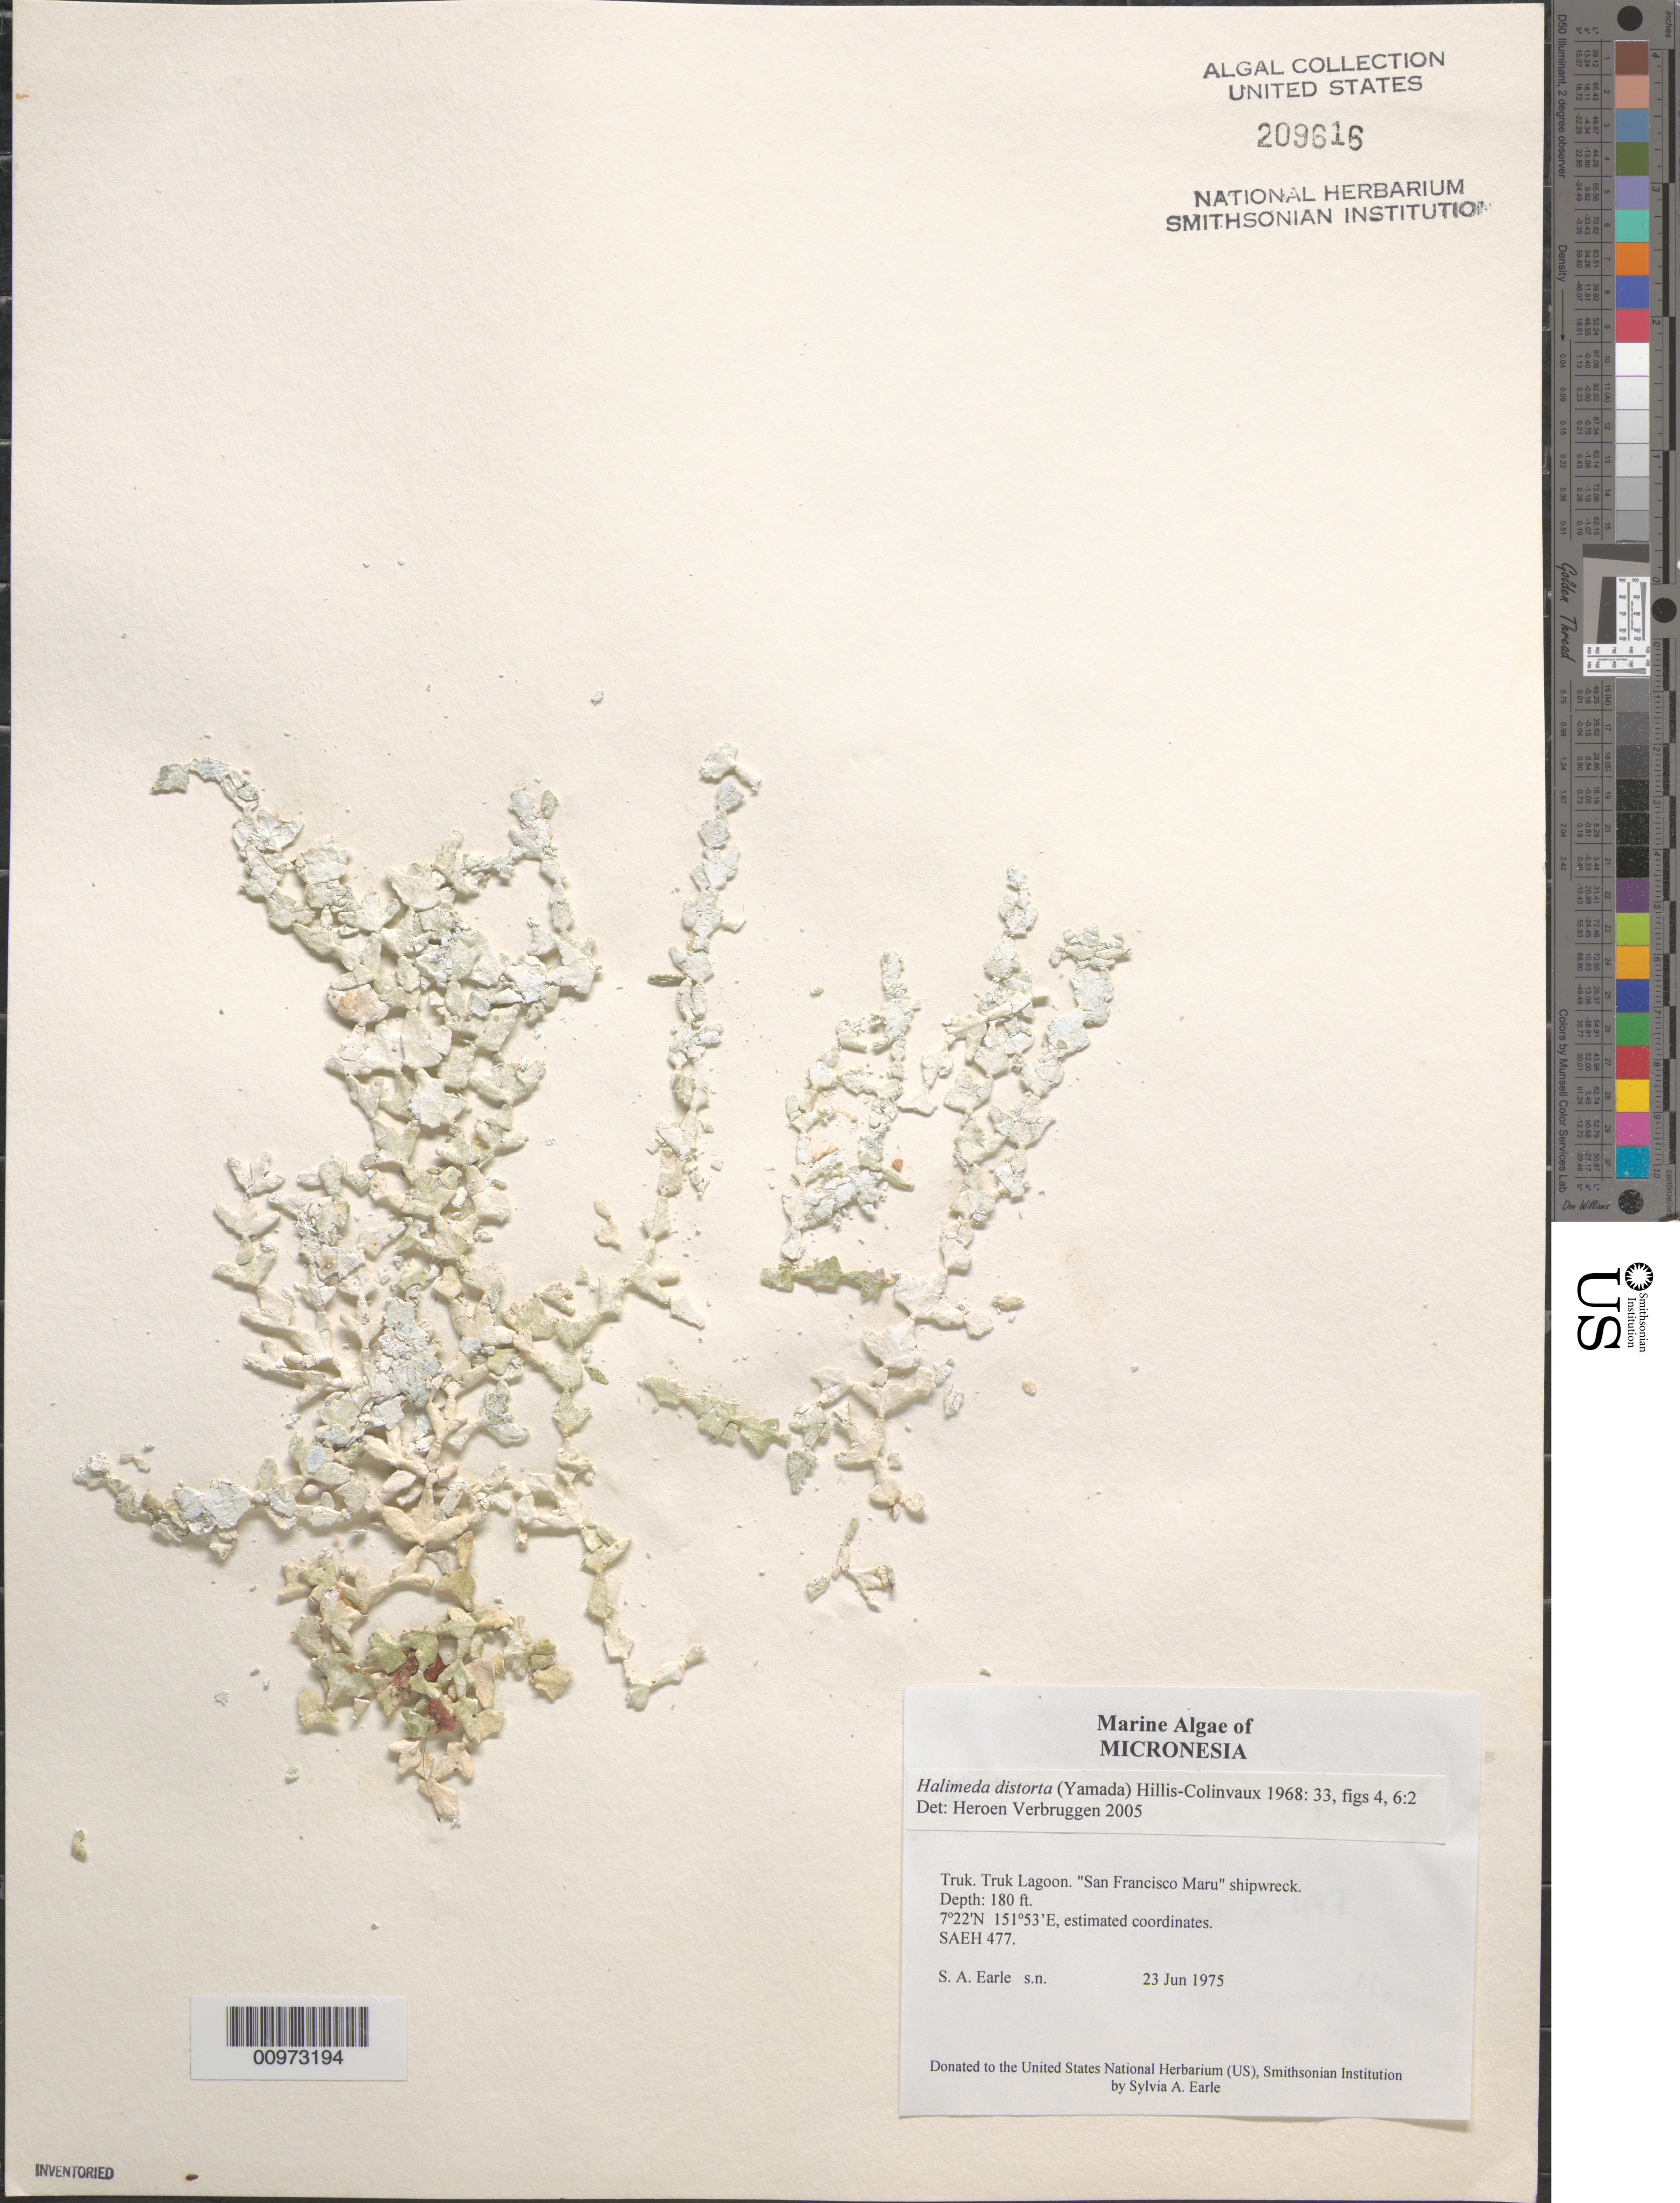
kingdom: Plantae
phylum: Chlorophyta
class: Ulvophyceae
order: Bryopsidales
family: Halimedaceae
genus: Halimeda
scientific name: Halimeda distorta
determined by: Verbruggen, H.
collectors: S. A. Earle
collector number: SAEH 477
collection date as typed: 23 Jun 1975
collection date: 1975-06-23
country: Micronesia, Federated States of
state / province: Truk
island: Truk (Chuuk) Is.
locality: Chuuk Lagoon (Truk Lagoon), San Francisco Maru shipwreck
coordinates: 7 22'N, 151 53'E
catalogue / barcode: US 209616